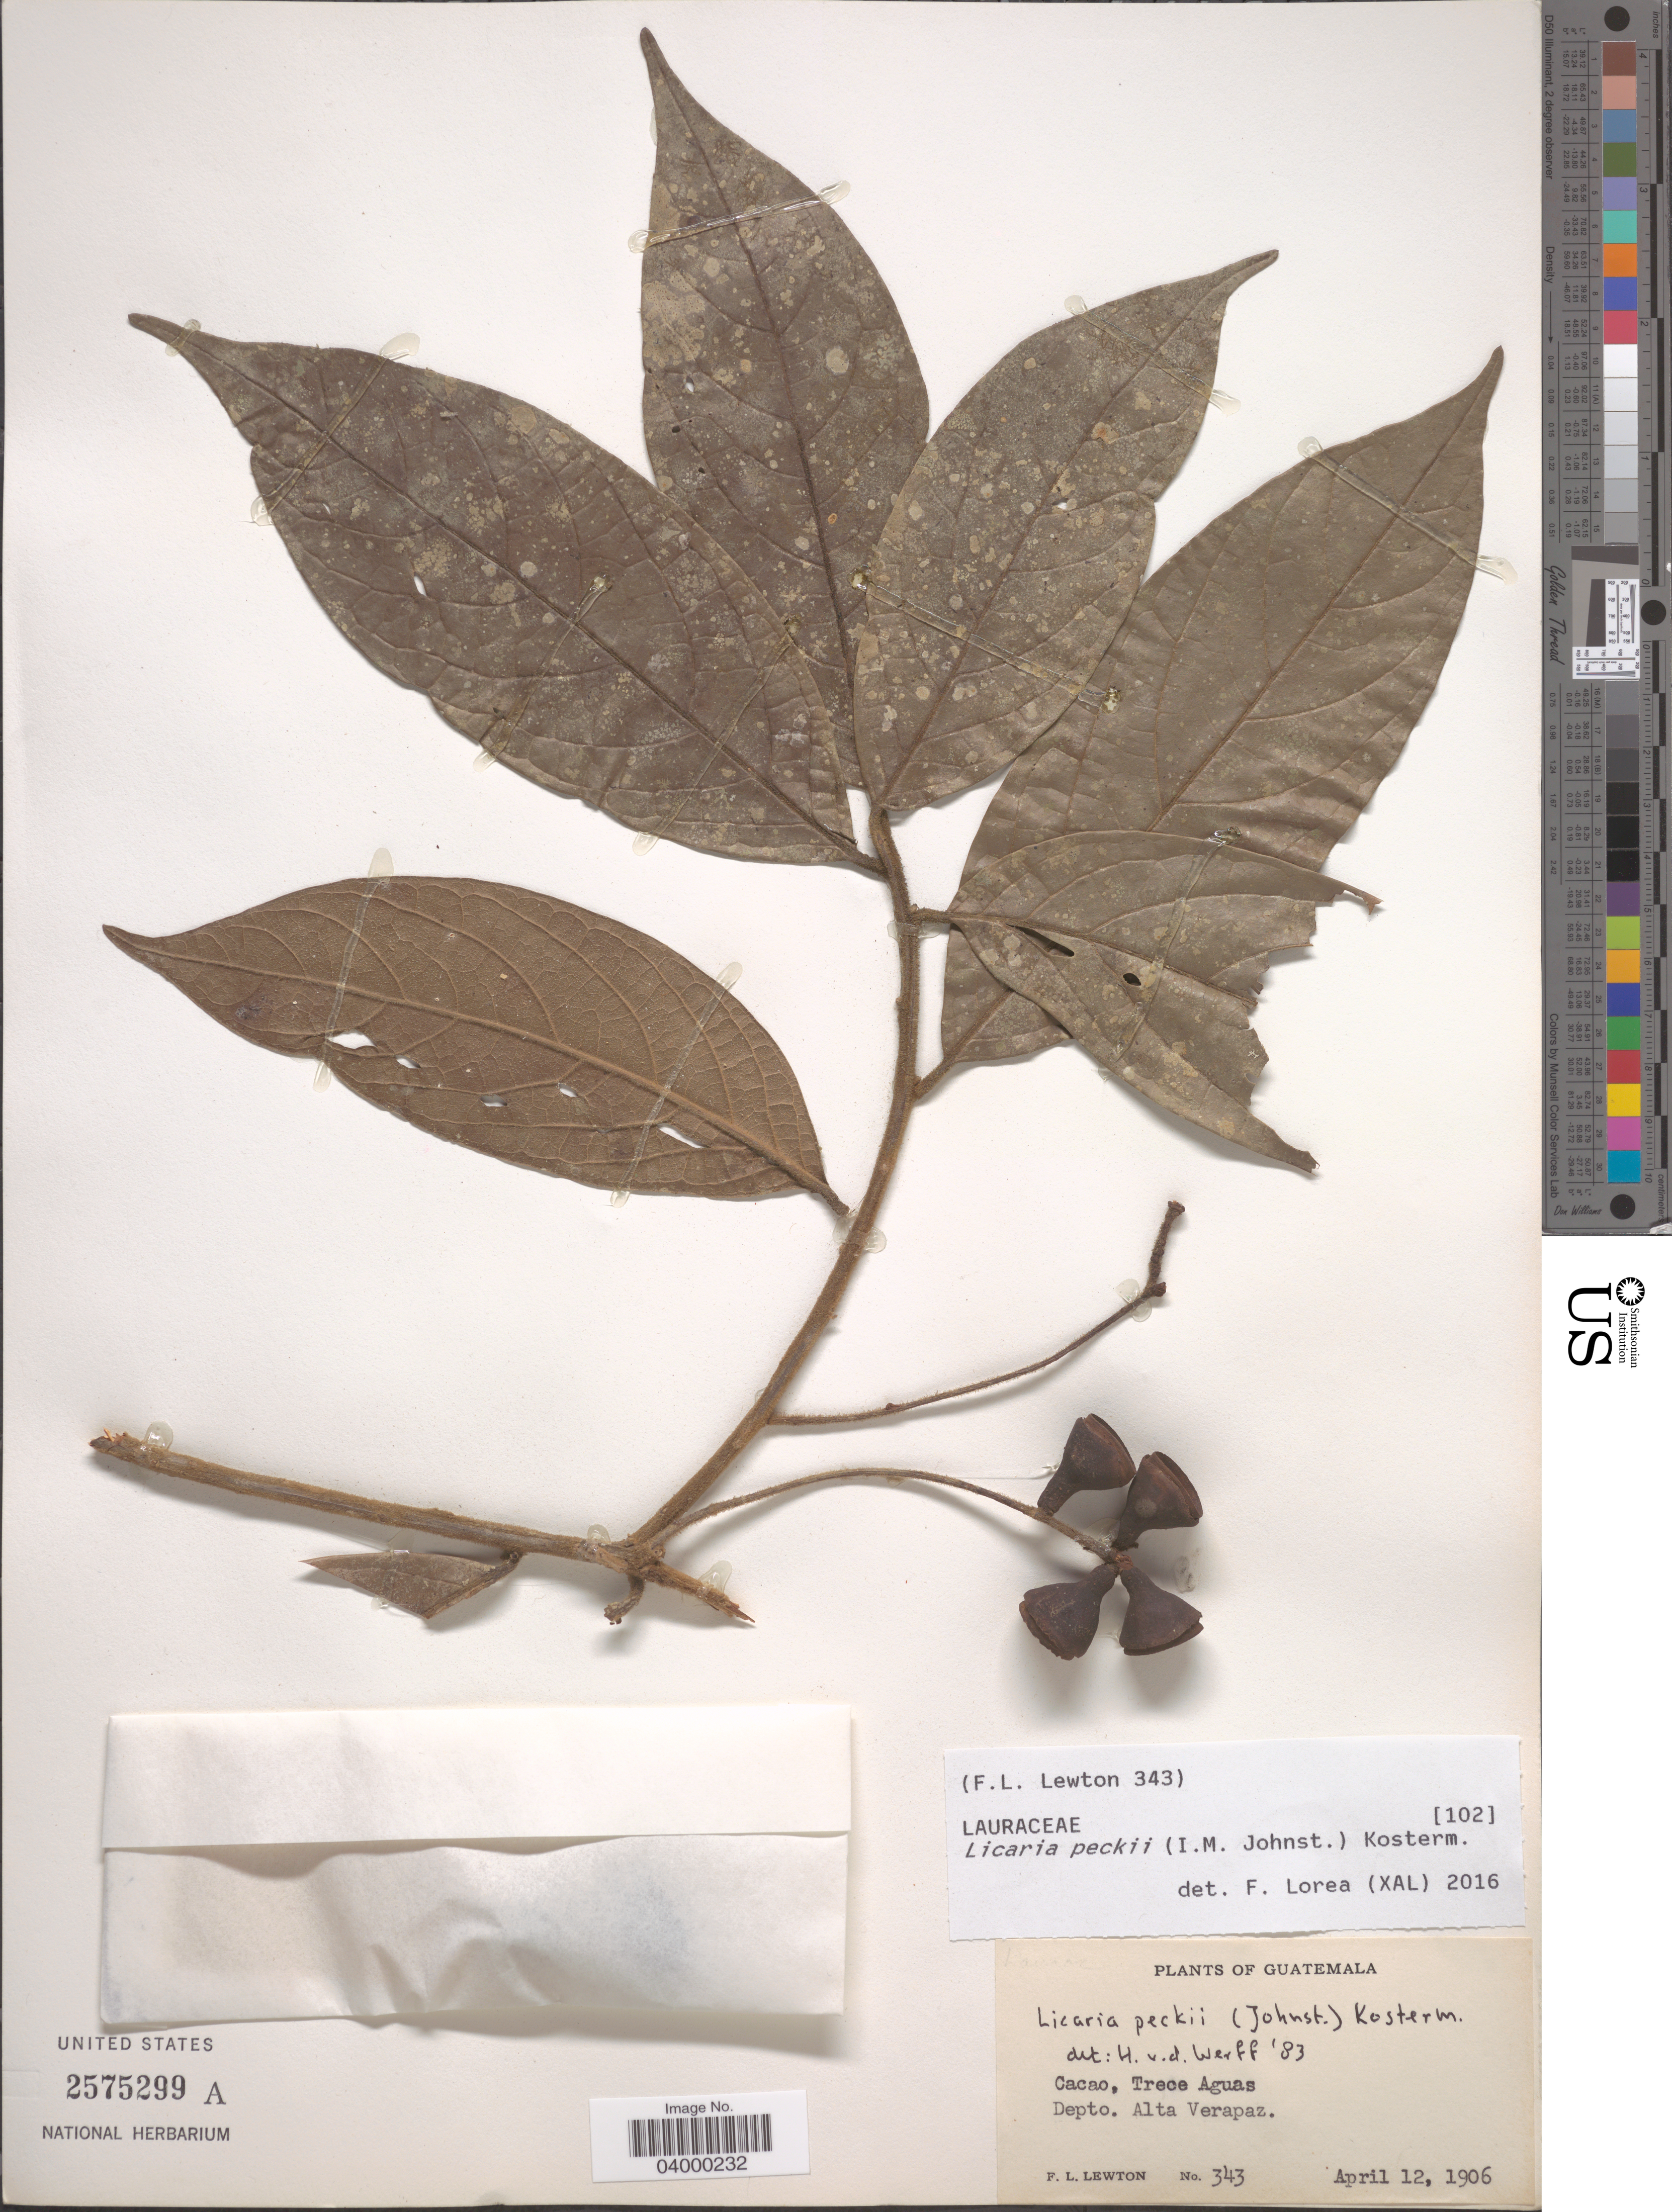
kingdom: Plantae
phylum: Tracheophyta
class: Magnoliopsida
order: Laurales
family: Lauraceae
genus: Licaria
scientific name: Licaria peckii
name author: (I.M. Johnst.) Kosterm.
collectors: F. L. Lewton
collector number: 343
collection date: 1906-04-12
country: Guatemala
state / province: Alta Verapaz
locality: Cacao, Trece Aguas. Depto. Alta Verapaz.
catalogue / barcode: US 2575299A